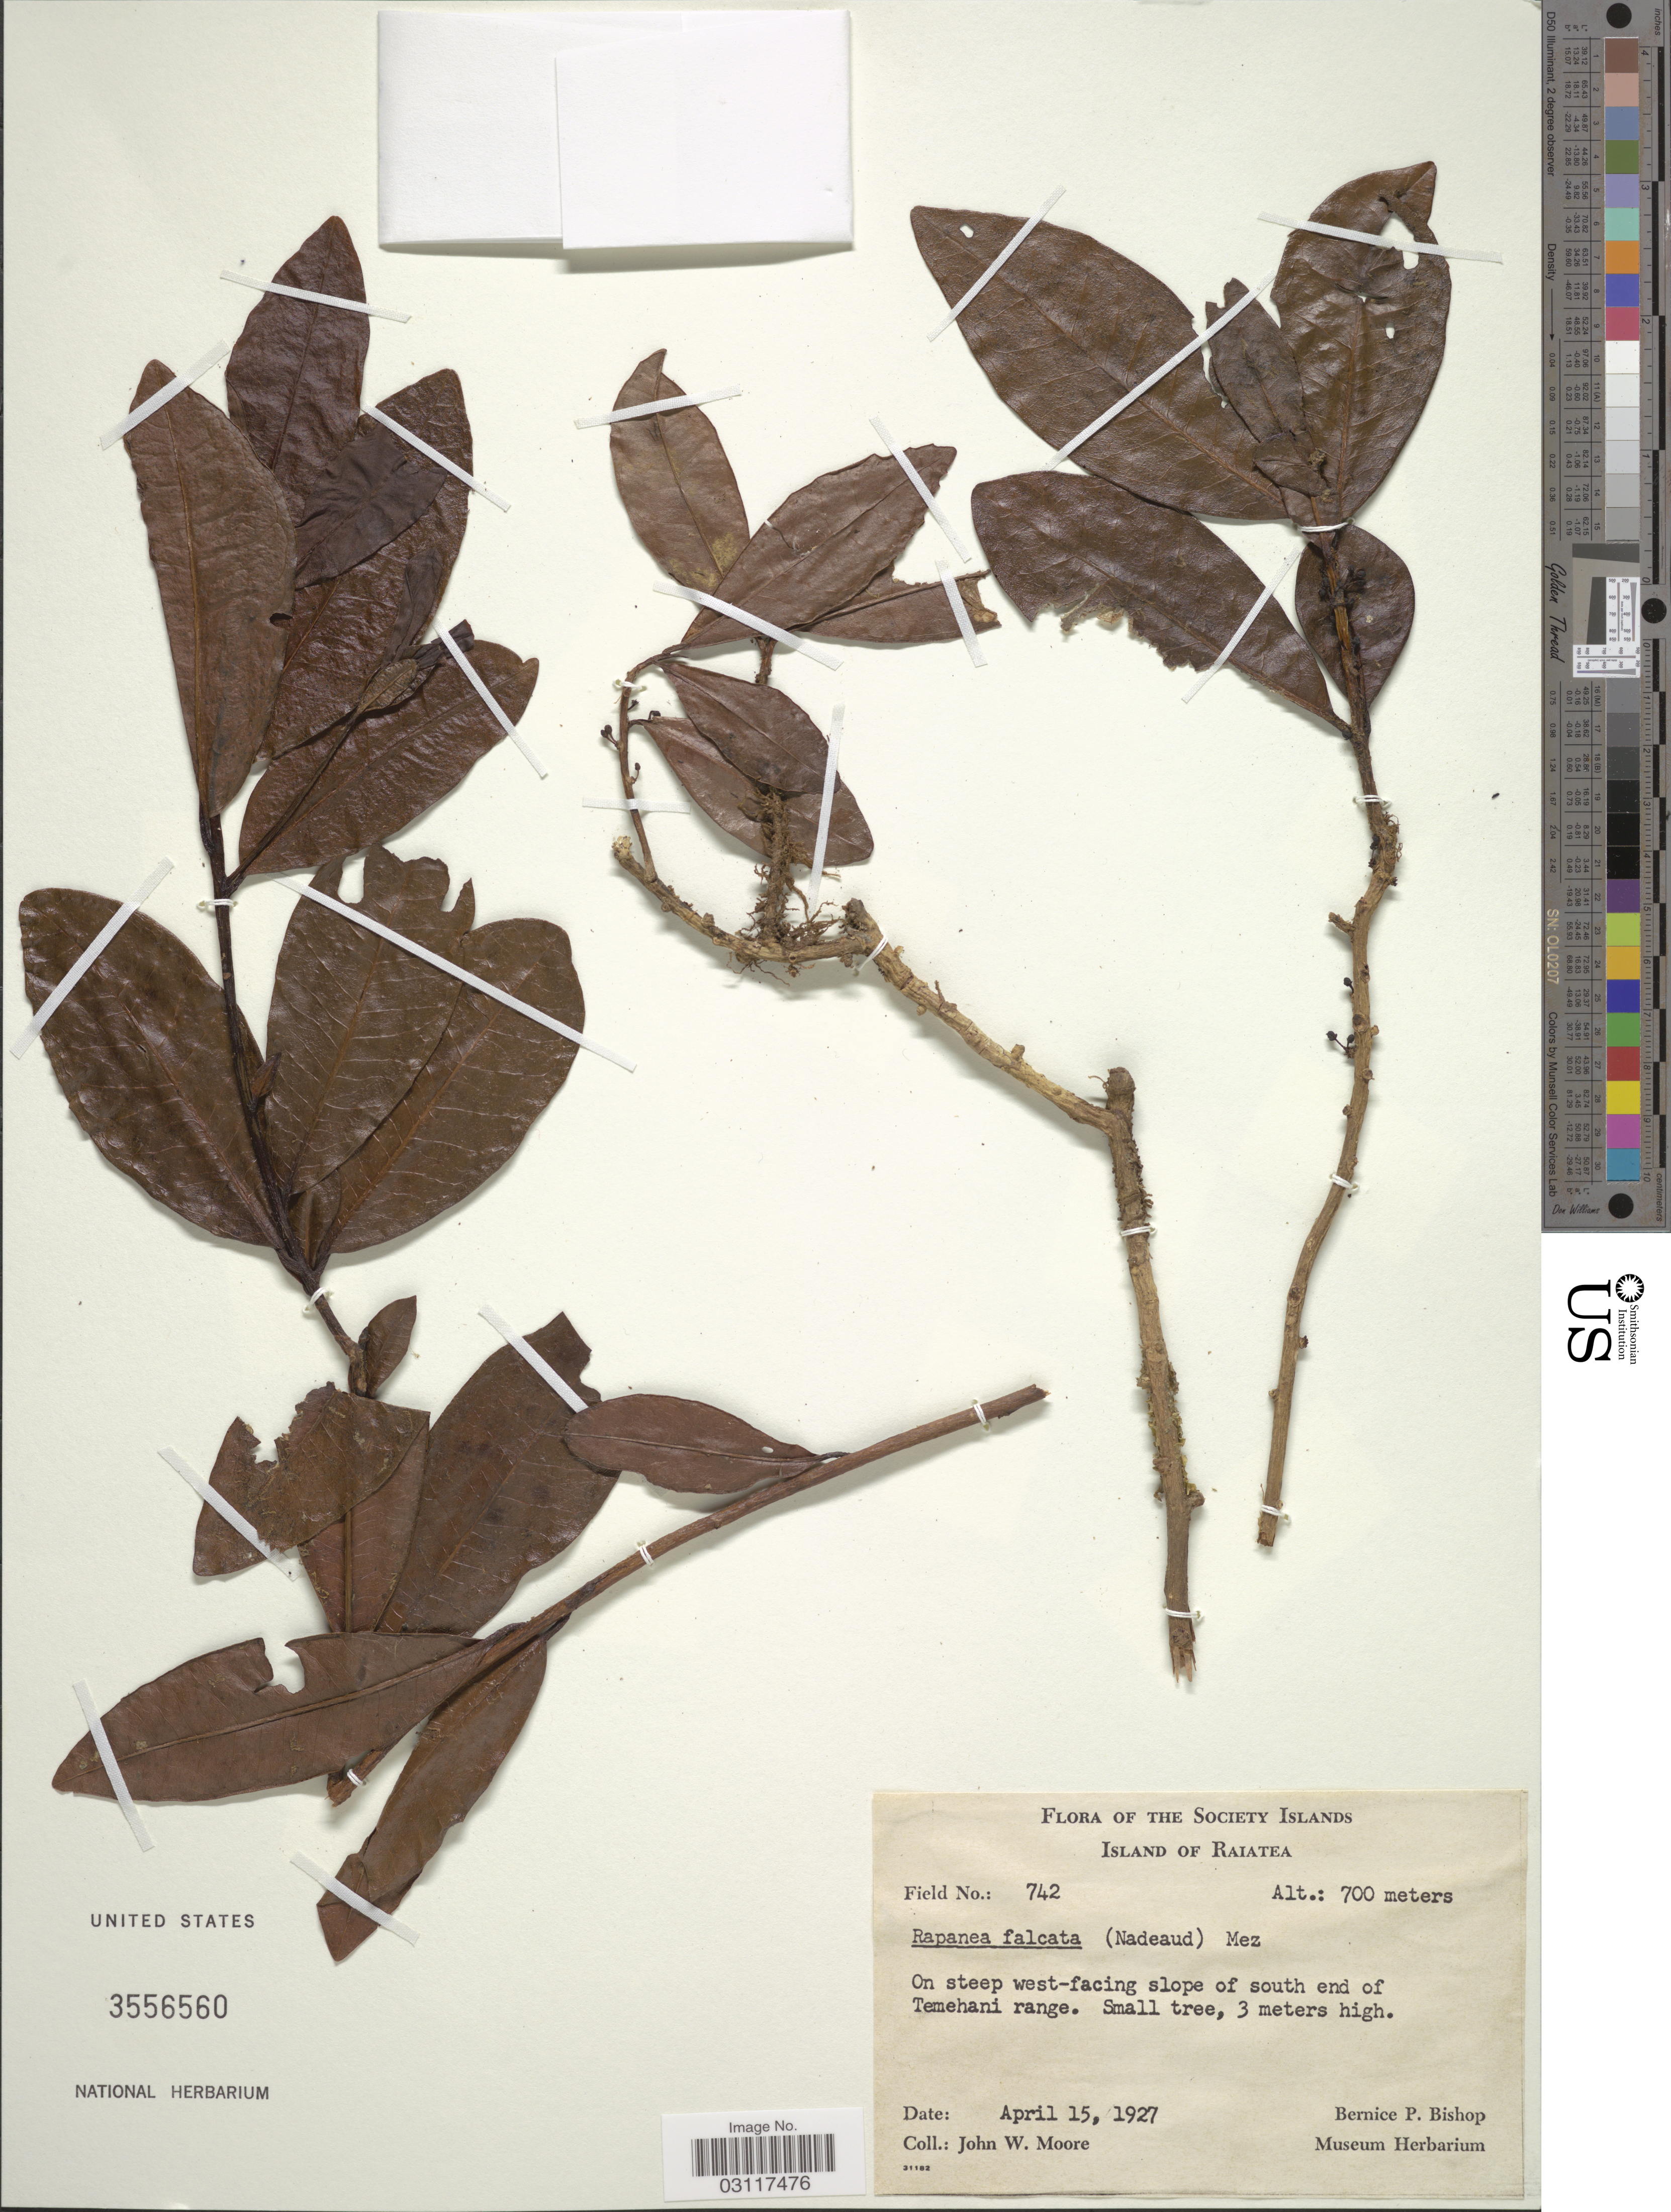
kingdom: Plantae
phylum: Tracheophyta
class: Magnoliopsida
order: Ericales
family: Primulaceae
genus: Myrsine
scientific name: Myrsine falcata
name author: Nadeaud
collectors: J. Moore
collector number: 742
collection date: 1927-04-15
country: French Polynesia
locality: The Society Islands, Island of Raiatea, On steep west-facing slope of south end of Temehani range.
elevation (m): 700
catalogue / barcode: US 3556560